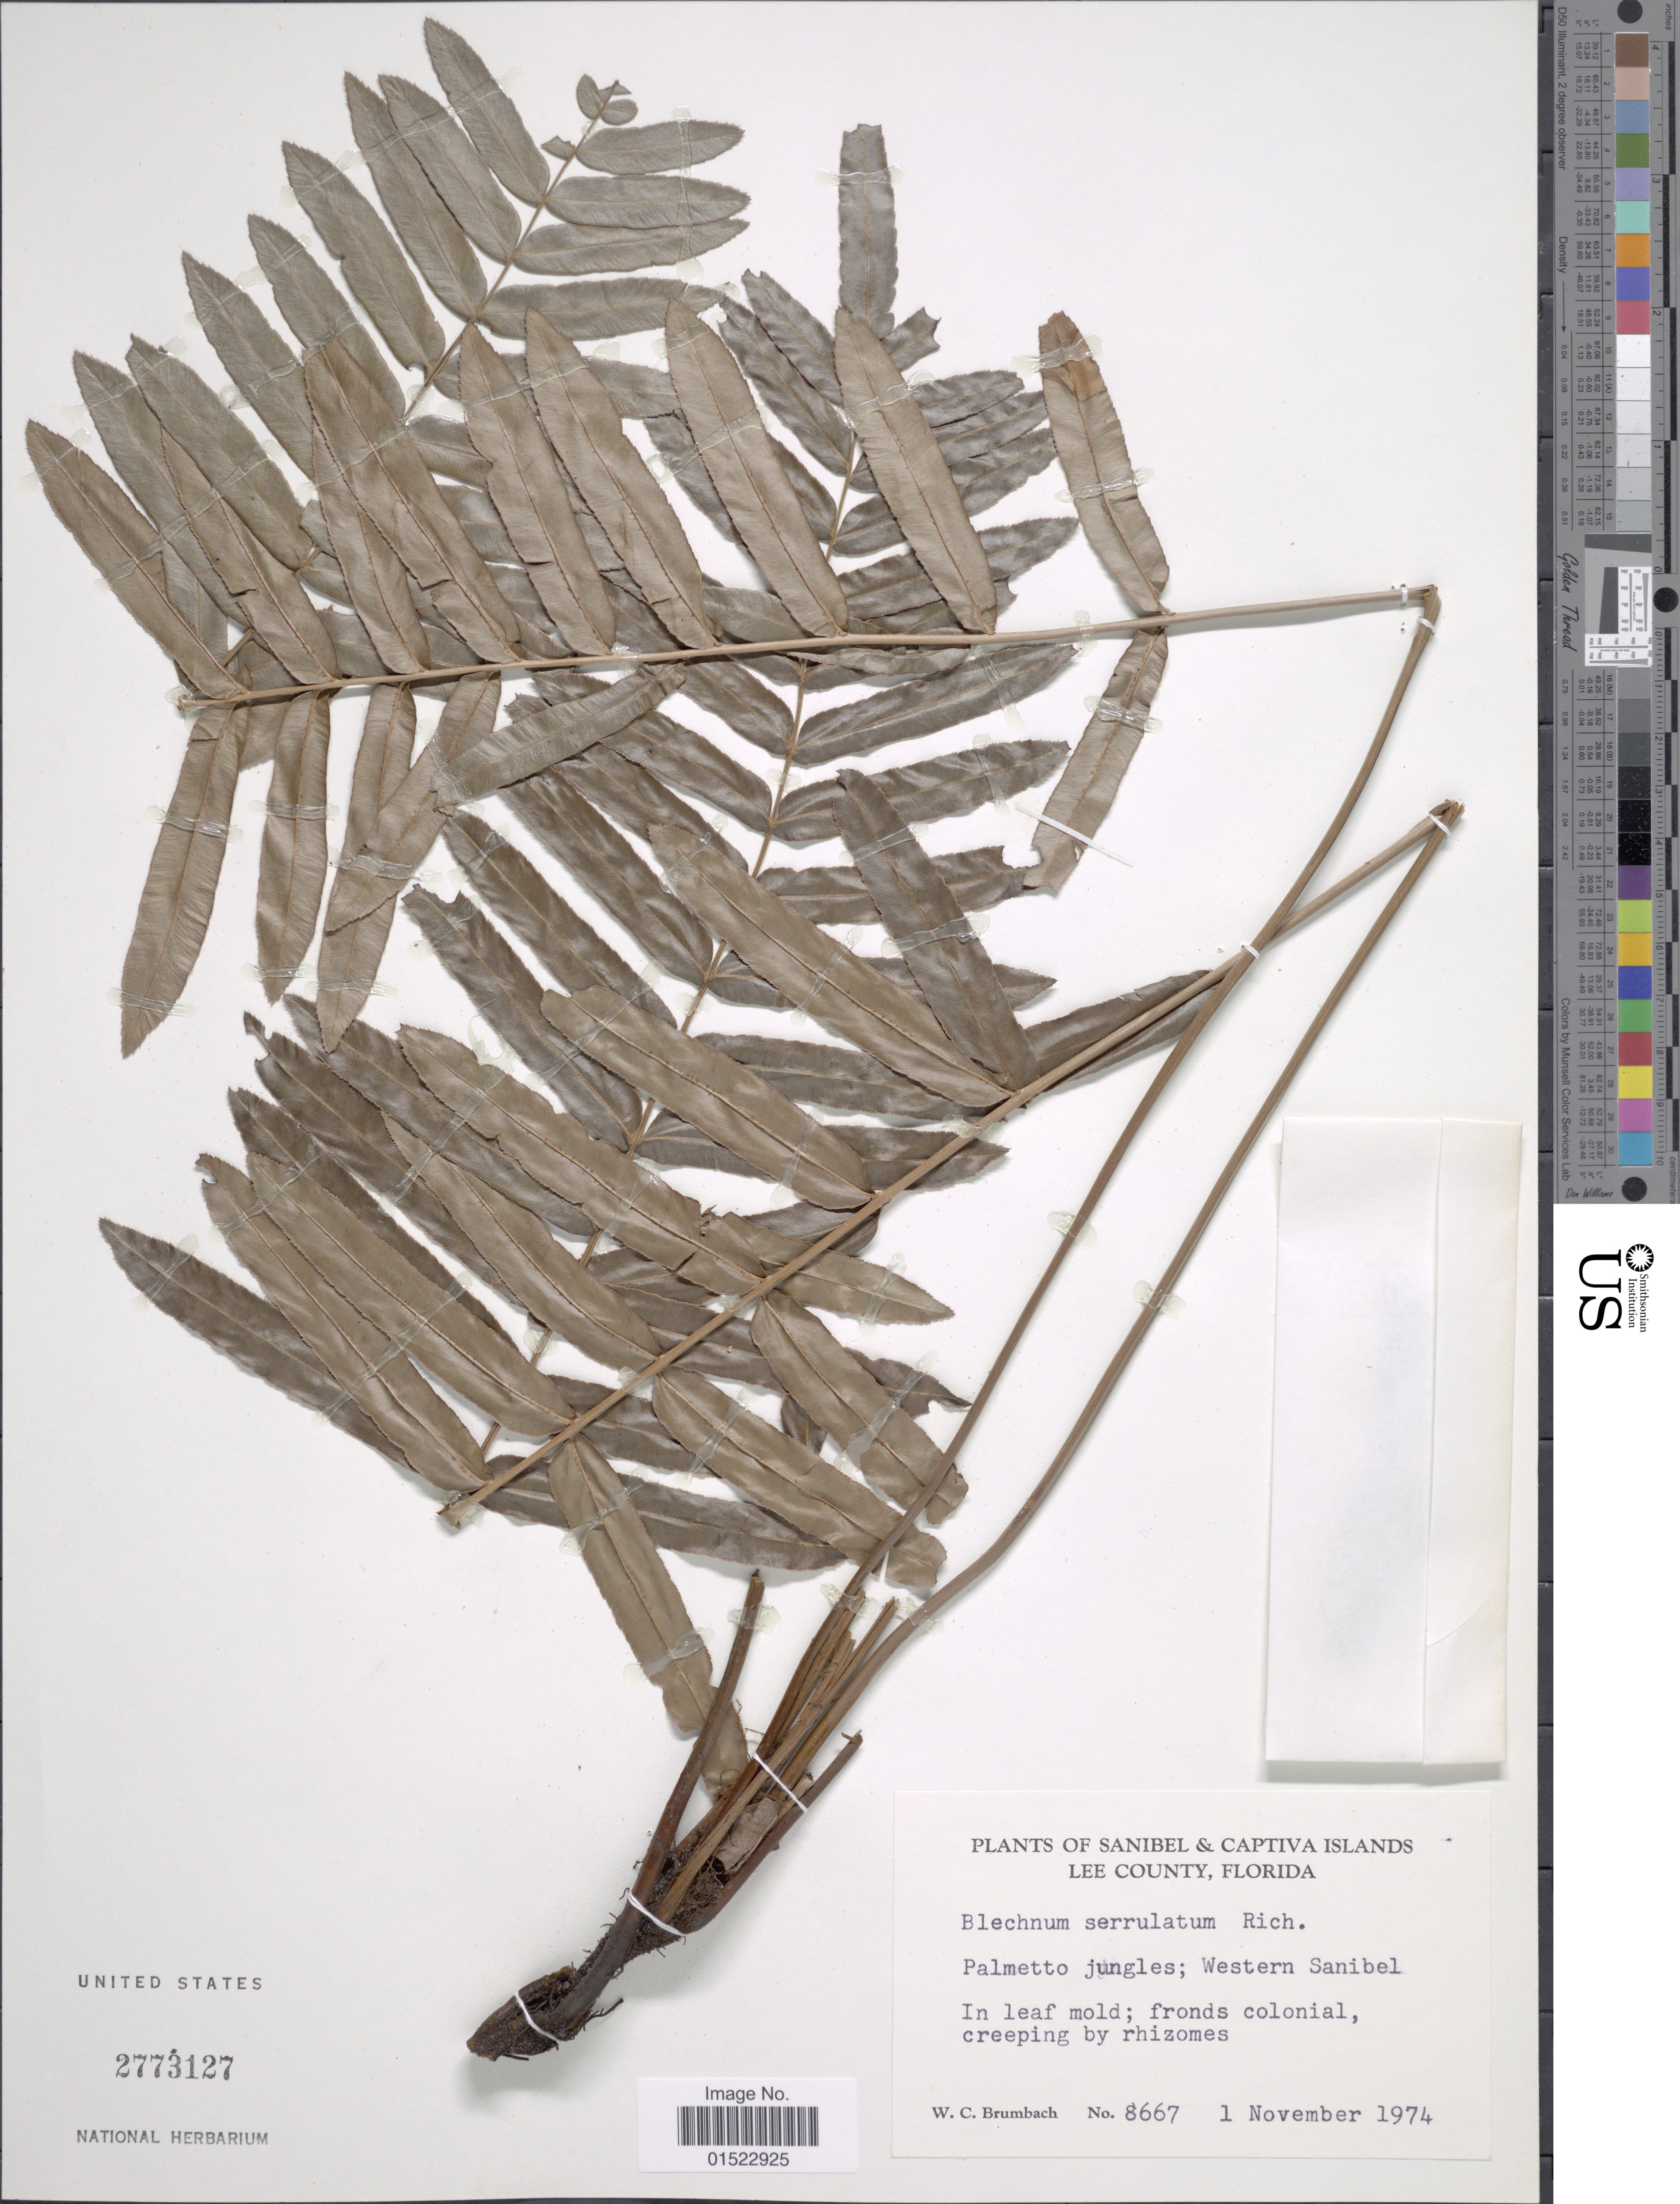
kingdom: Plantae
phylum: Tracheophyta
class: Polypodiopsida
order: Polypodiales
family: Blechnaceae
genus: Telmatoblechnum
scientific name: Telmatoblechnum serrulatum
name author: (Rich.) Perrie et al.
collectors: W. C. Brumbach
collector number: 8667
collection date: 1974-11-01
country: United States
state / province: Florida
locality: Sanibel & Captiva Islands, Lee County, Palmetto jungles, Western Sanibel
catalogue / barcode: US 2773127